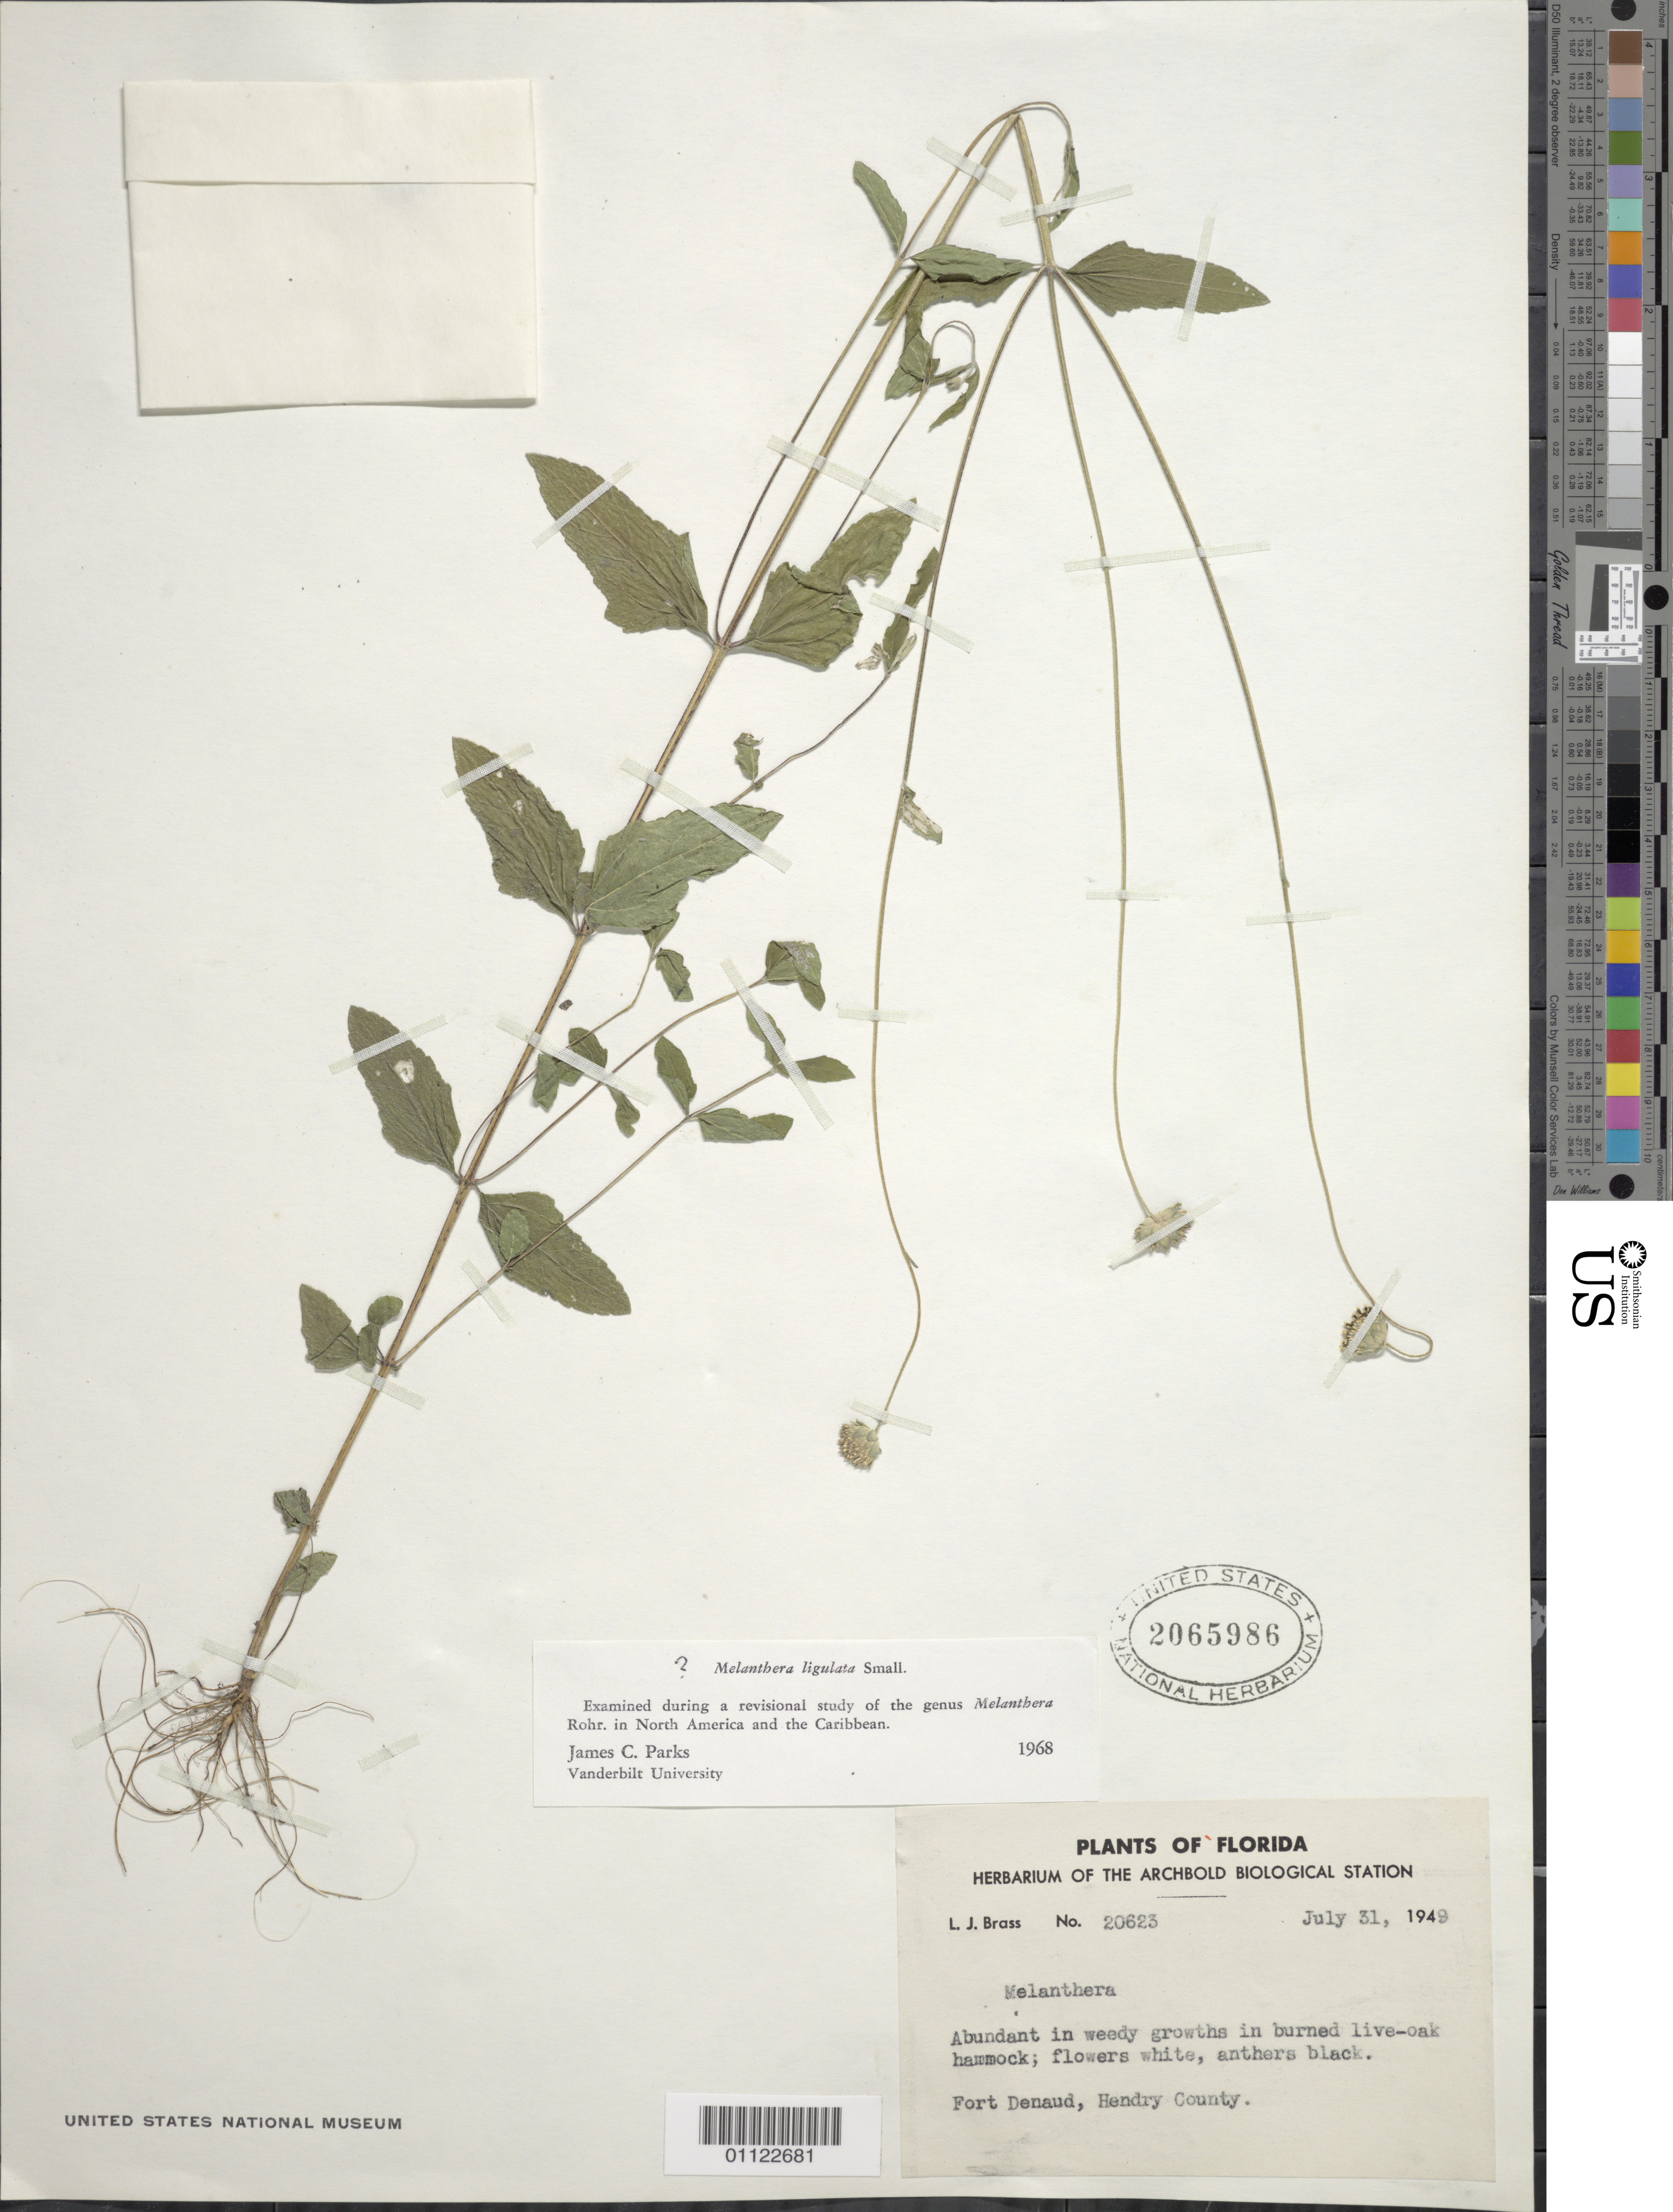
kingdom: Plantae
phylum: Tracheophyta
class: Magnoliopsida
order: Asterales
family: Asteraceae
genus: Melanthera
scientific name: Melanthera ligulata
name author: Small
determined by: Parks, J. C.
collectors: L. J. Brass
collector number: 20623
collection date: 1949-07-31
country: United States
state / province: Florida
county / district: Hendry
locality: Fort Denaud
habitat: Abundant in weedy growths in burned live-oak hammock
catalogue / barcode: US 2065986